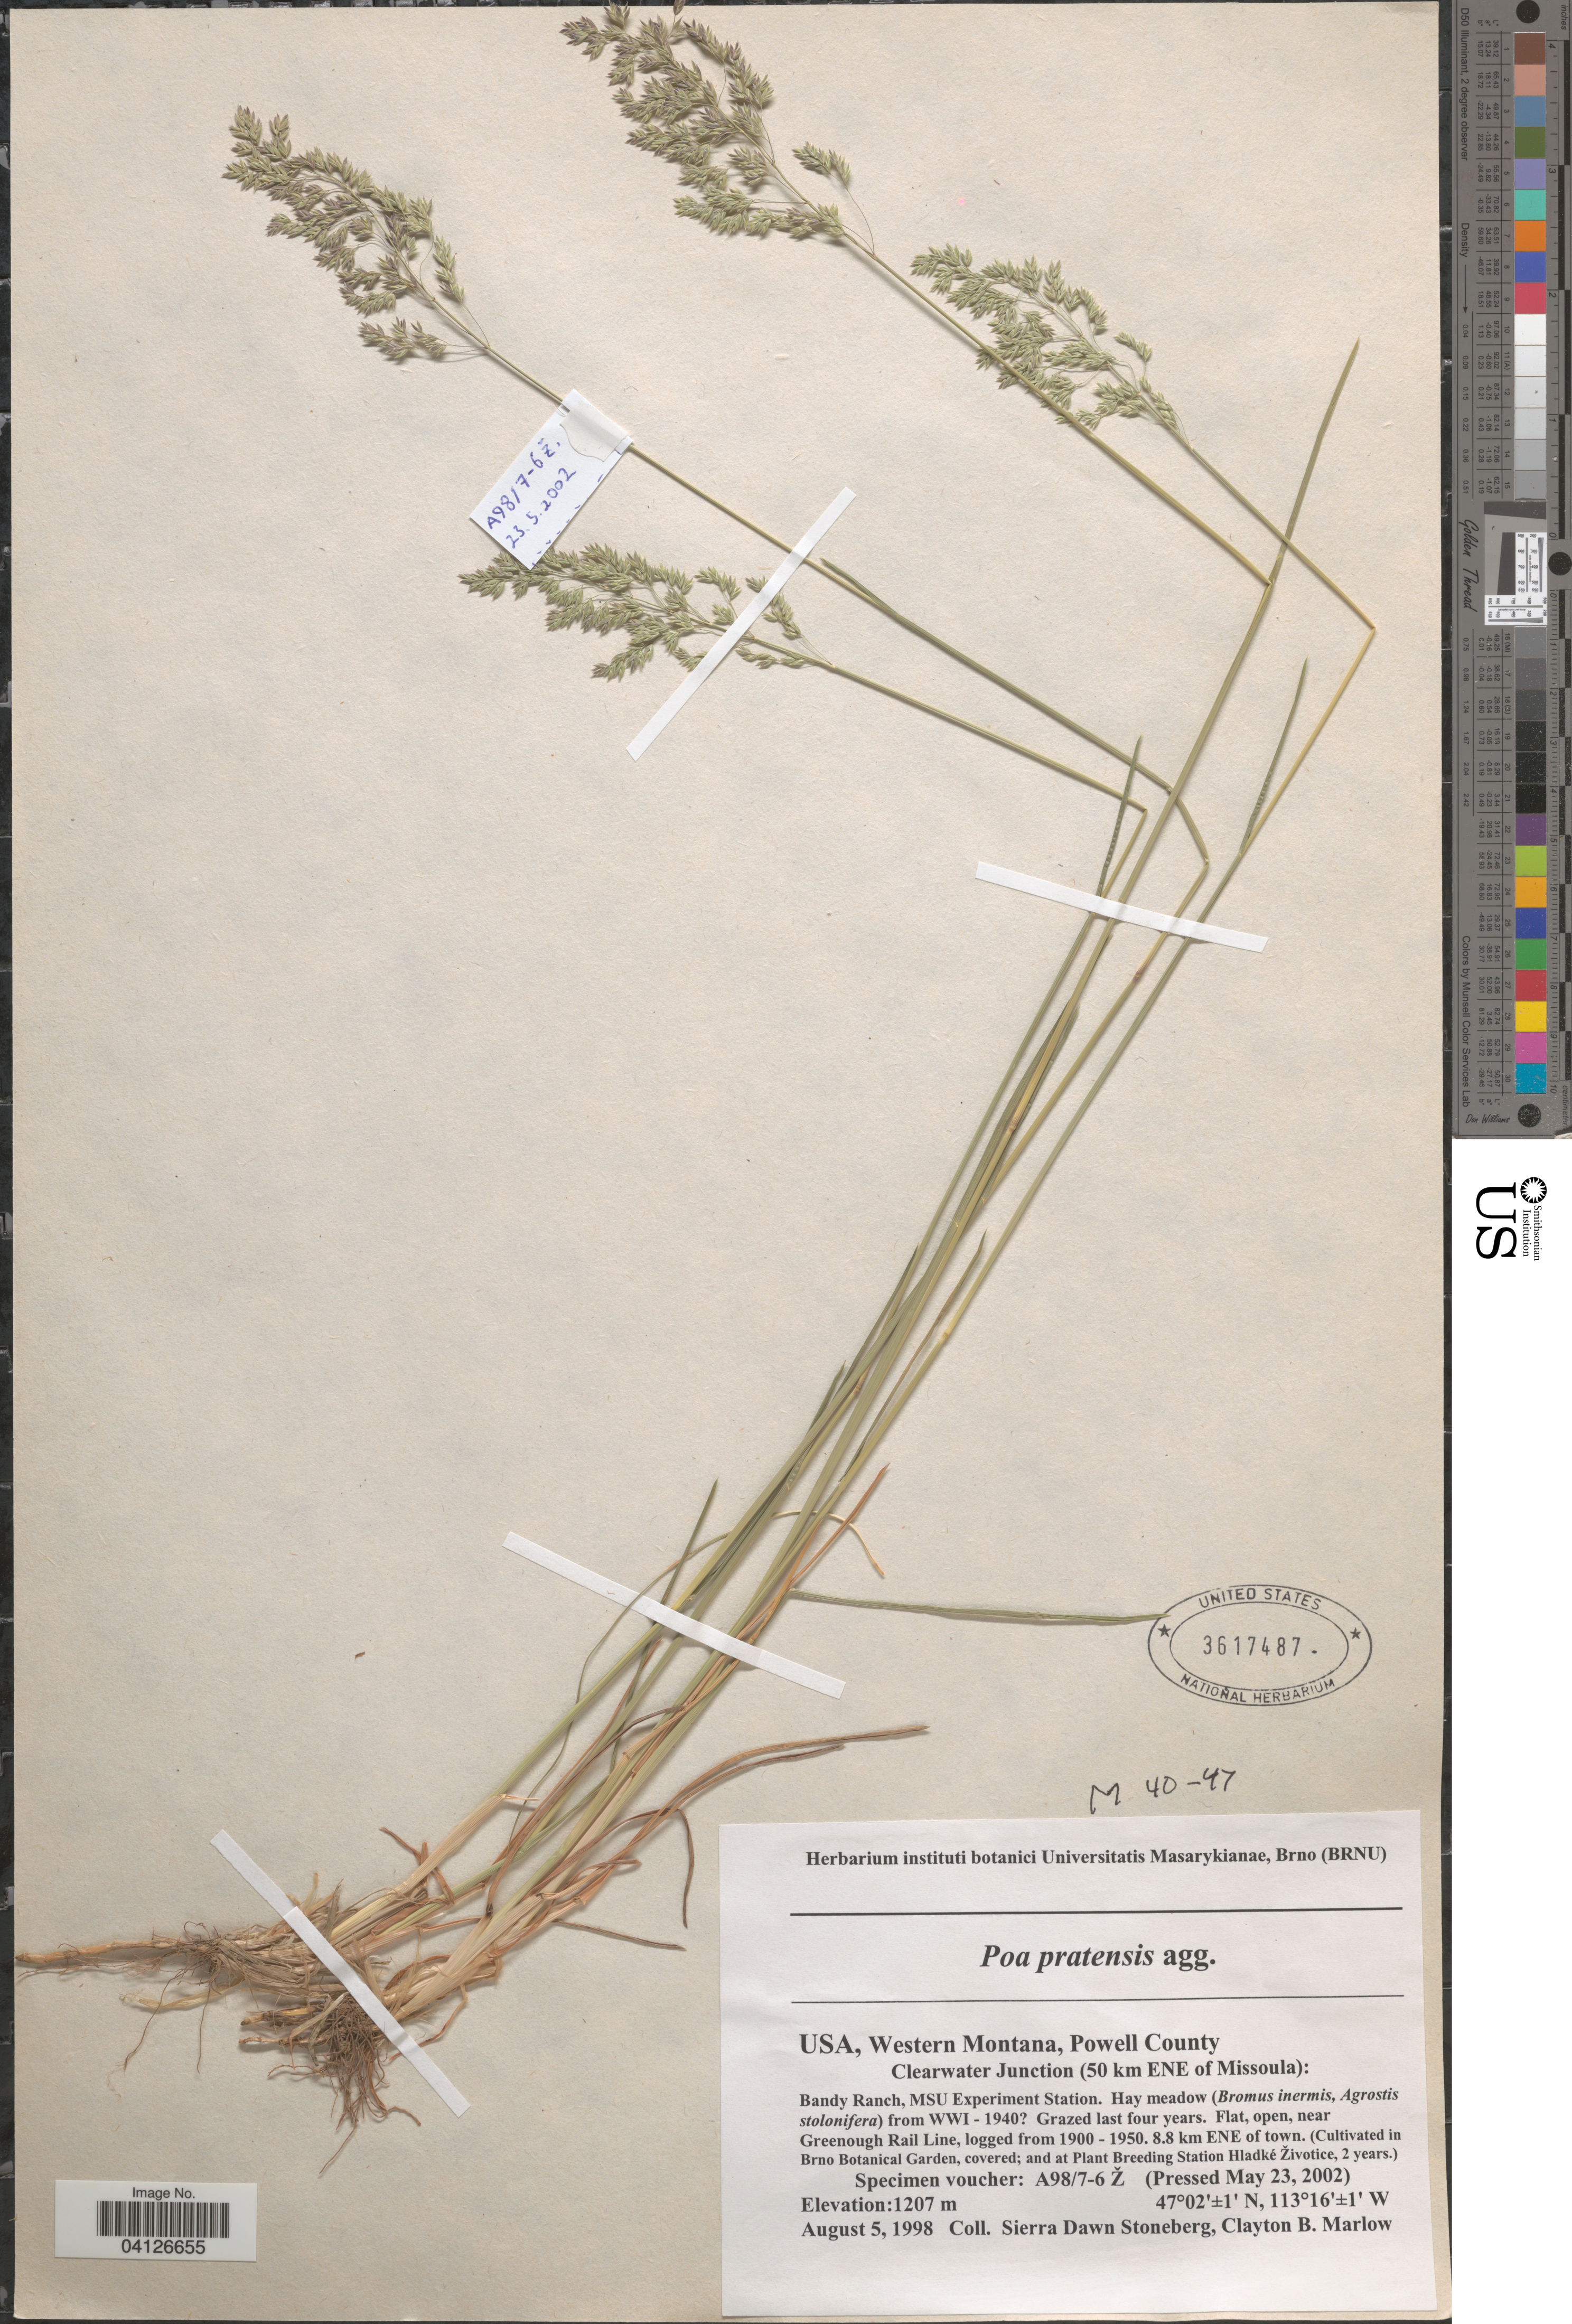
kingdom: Plantae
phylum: Tracheophyta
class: Liliopsida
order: Poales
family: Poaceae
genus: Poa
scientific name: Poa pratensis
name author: L.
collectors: Ex herb. instituti botanici Universitatis Masarykianae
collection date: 2002-05-23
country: Czechia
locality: (Cultivated in the Brno Botanical Garden, covered; and at the Plant Breeding Station Hladké Životice, 2 years.).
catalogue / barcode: US 3617487